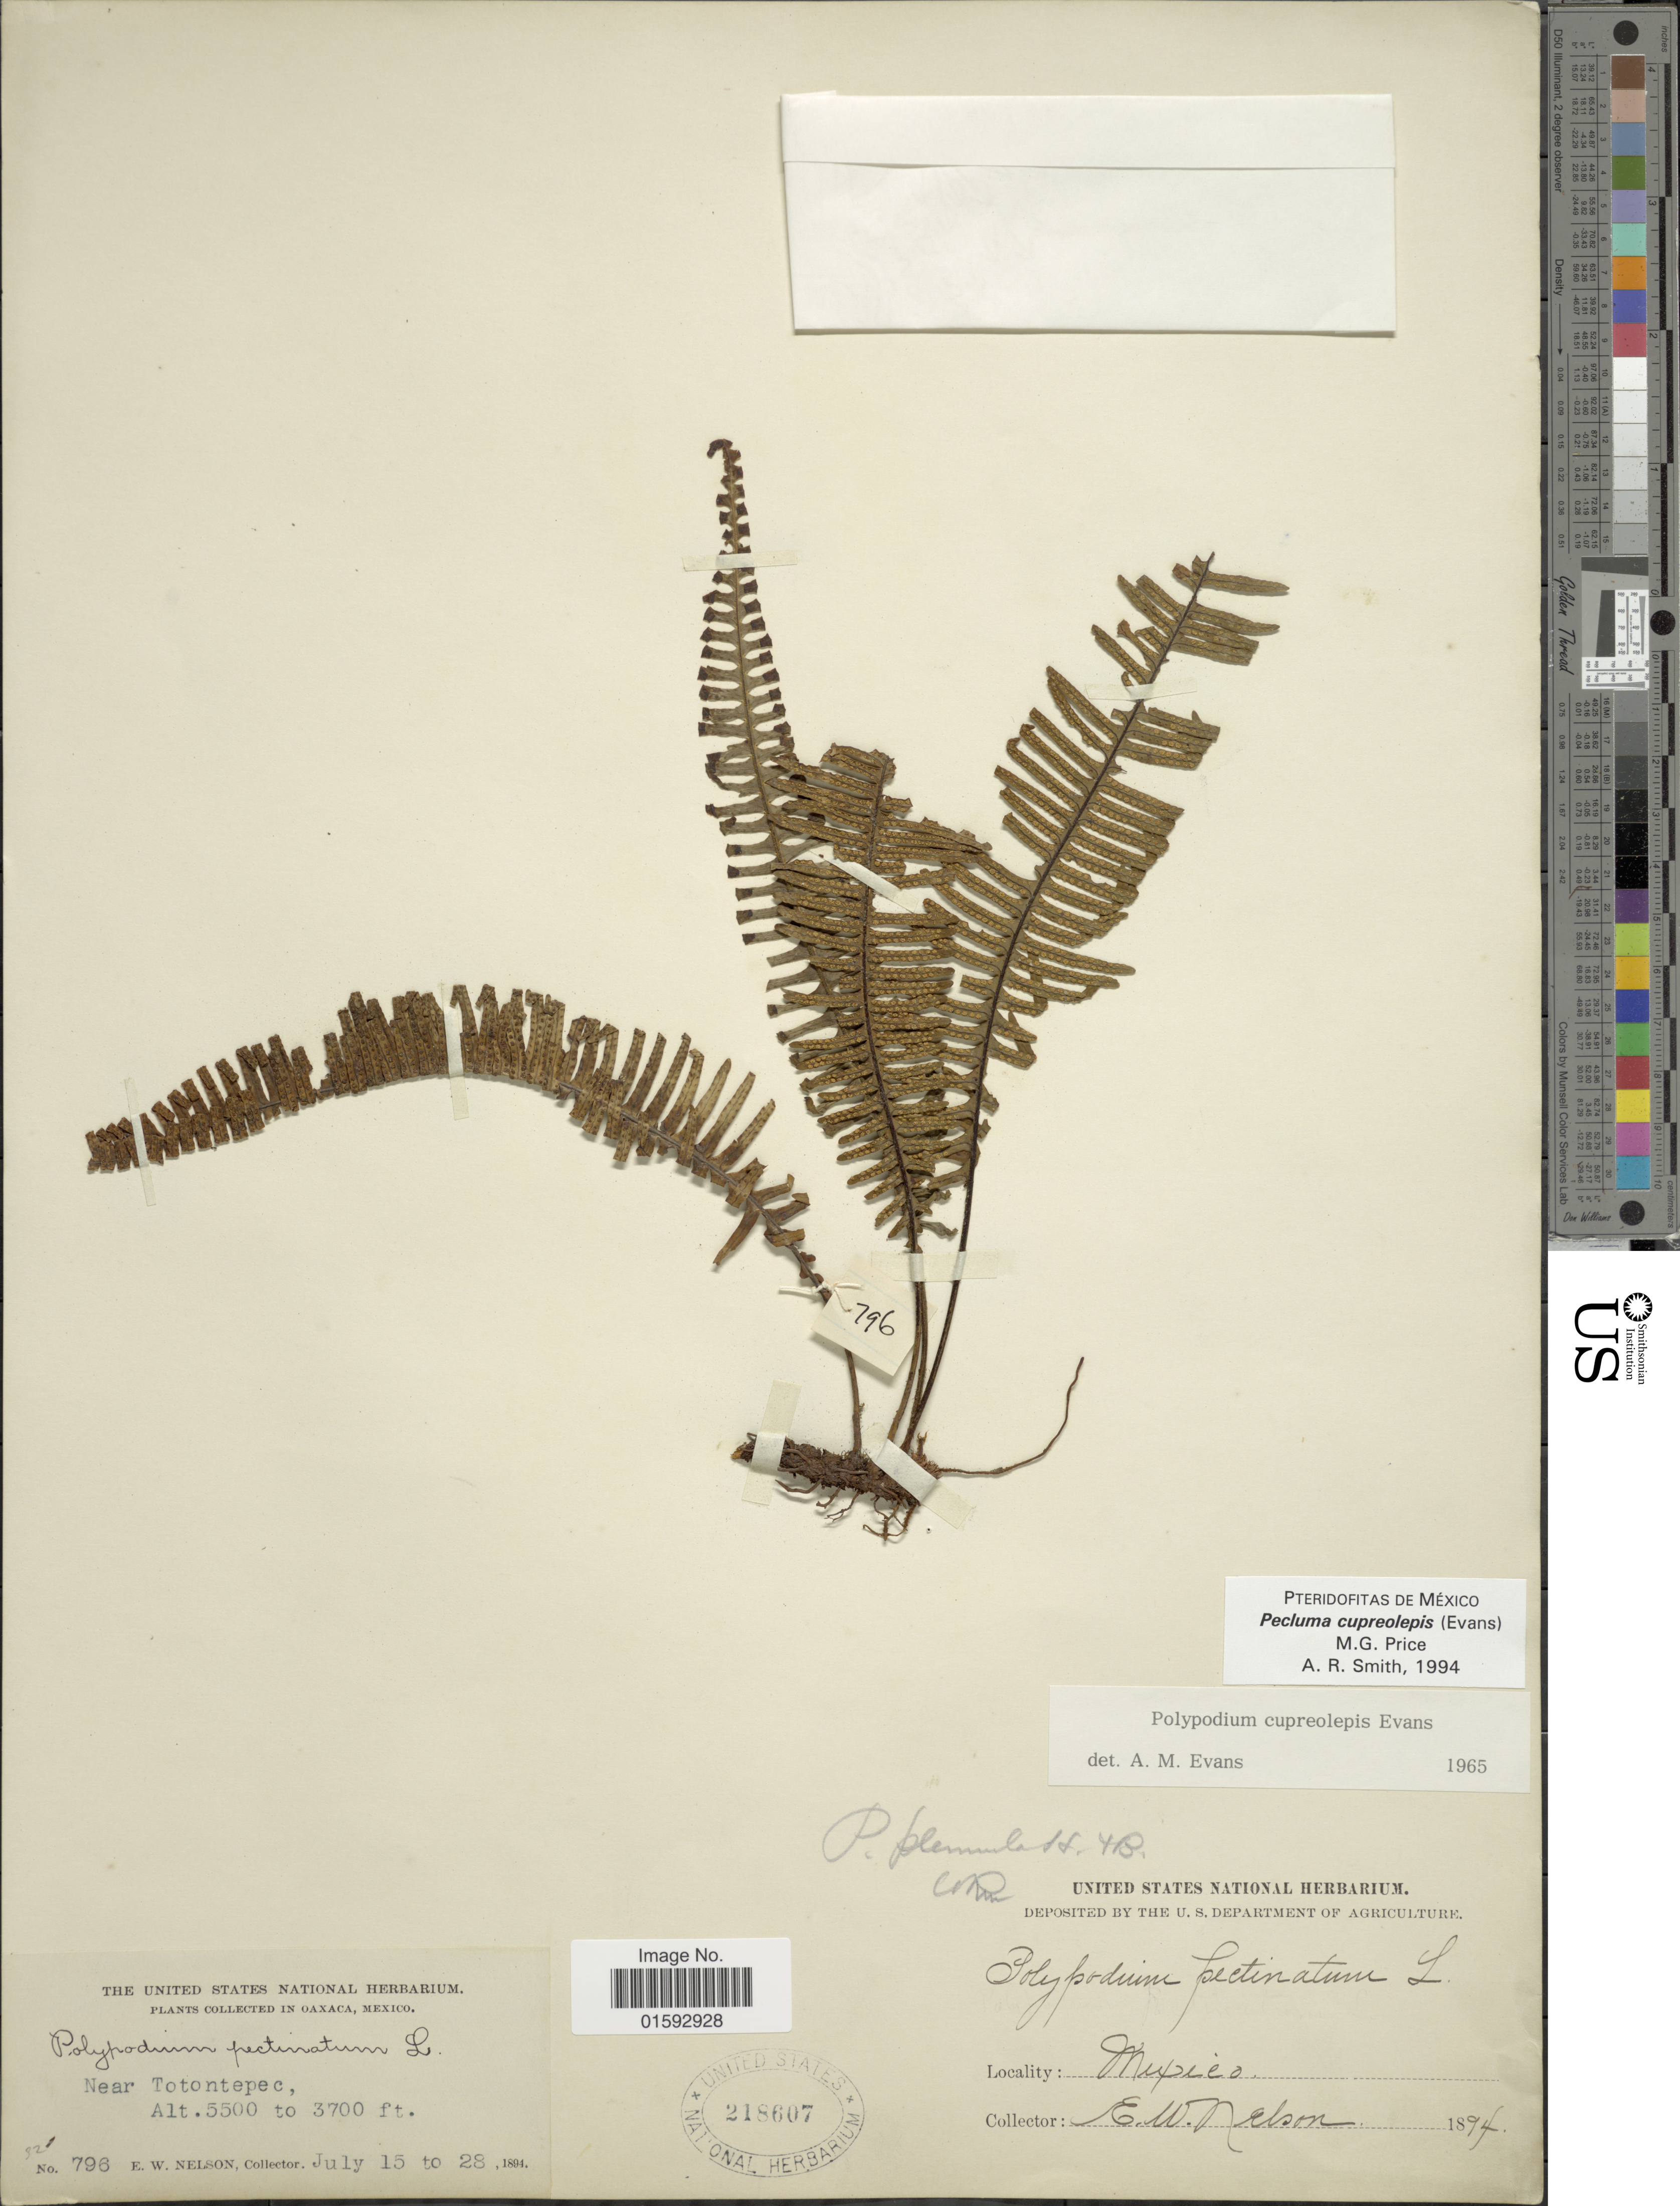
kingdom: Plantae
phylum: Tracheophyta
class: Polypodiopsida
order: Polypodiales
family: Polypodiaceae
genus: Pecluma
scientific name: Pecluma cupreolepis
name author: (A.M. Evans) M.G. Price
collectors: E. W. Nelson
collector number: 796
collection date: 1894-07-15/1894-07-28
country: Mexico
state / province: Oaxaca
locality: Near Totontepec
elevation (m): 1128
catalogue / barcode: US 218607